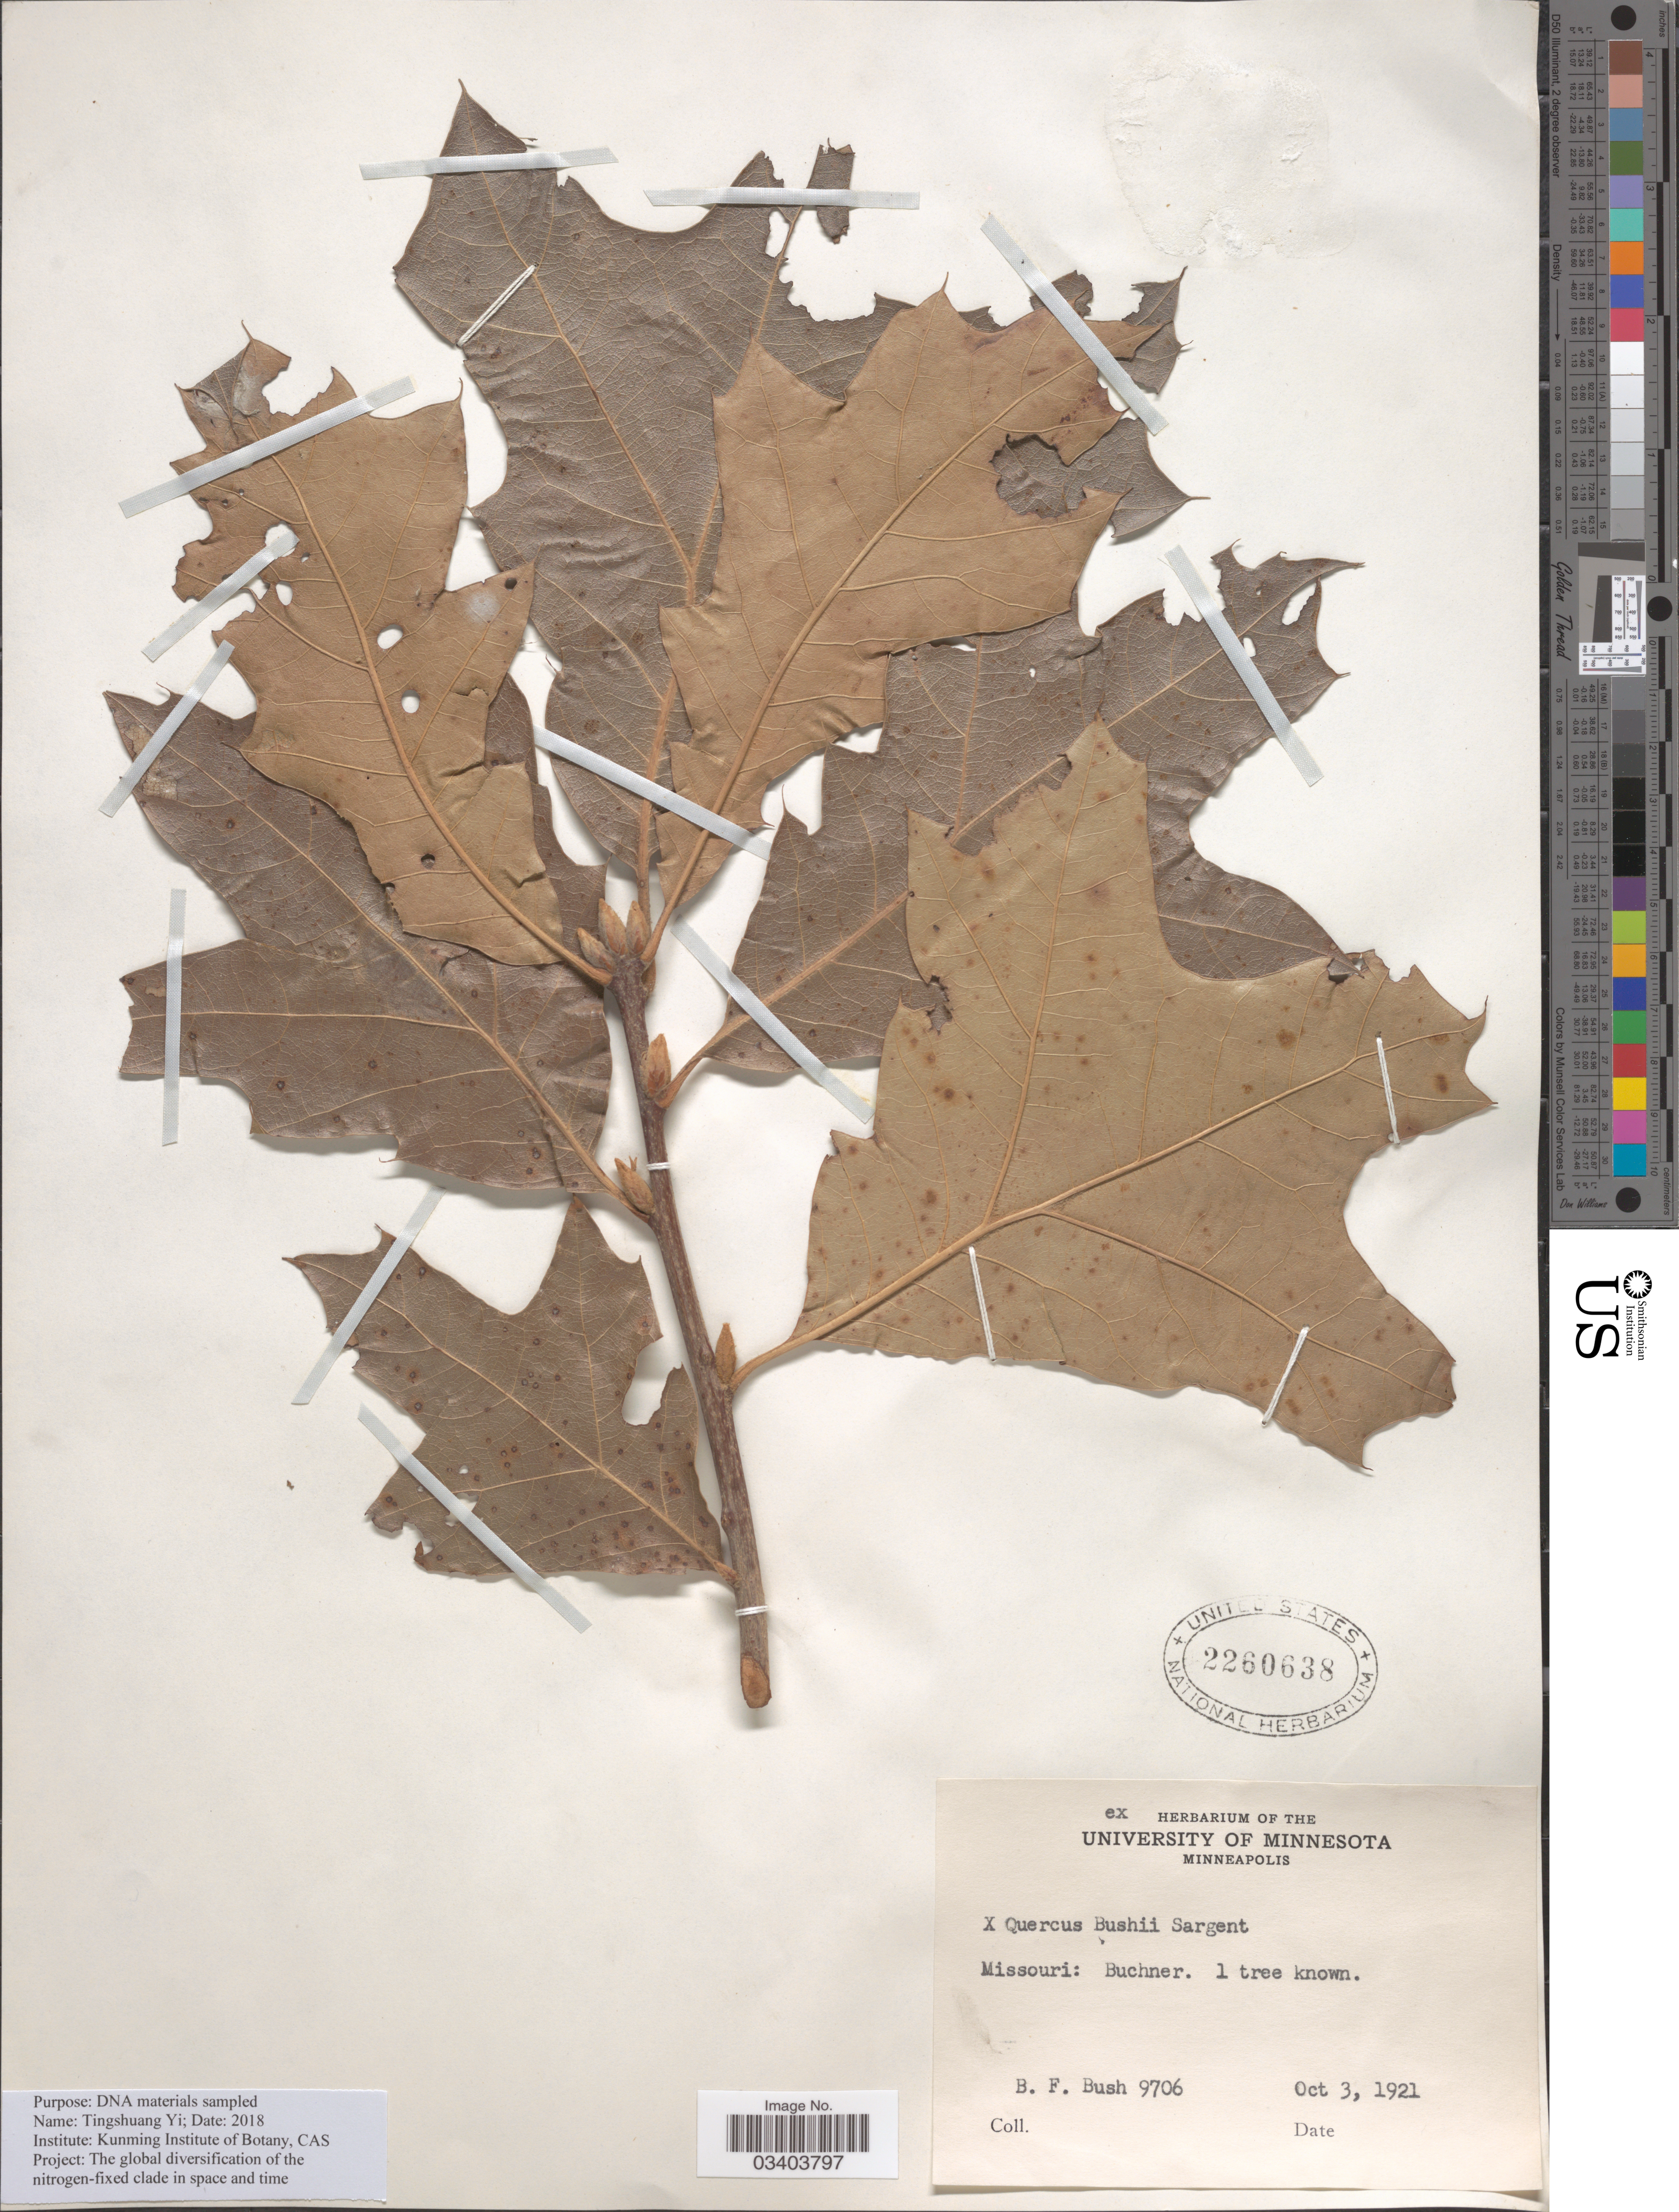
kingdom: Plantae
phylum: Tracheophyta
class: Magnoliopsida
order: Fagales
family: Fagaceae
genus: Quercus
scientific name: Quercus x bushii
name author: Sarg.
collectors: B. F. Bush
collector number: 9706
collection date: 1921-10-03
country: United States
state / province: Missouri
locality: Buchner.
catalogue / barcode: US 2260638